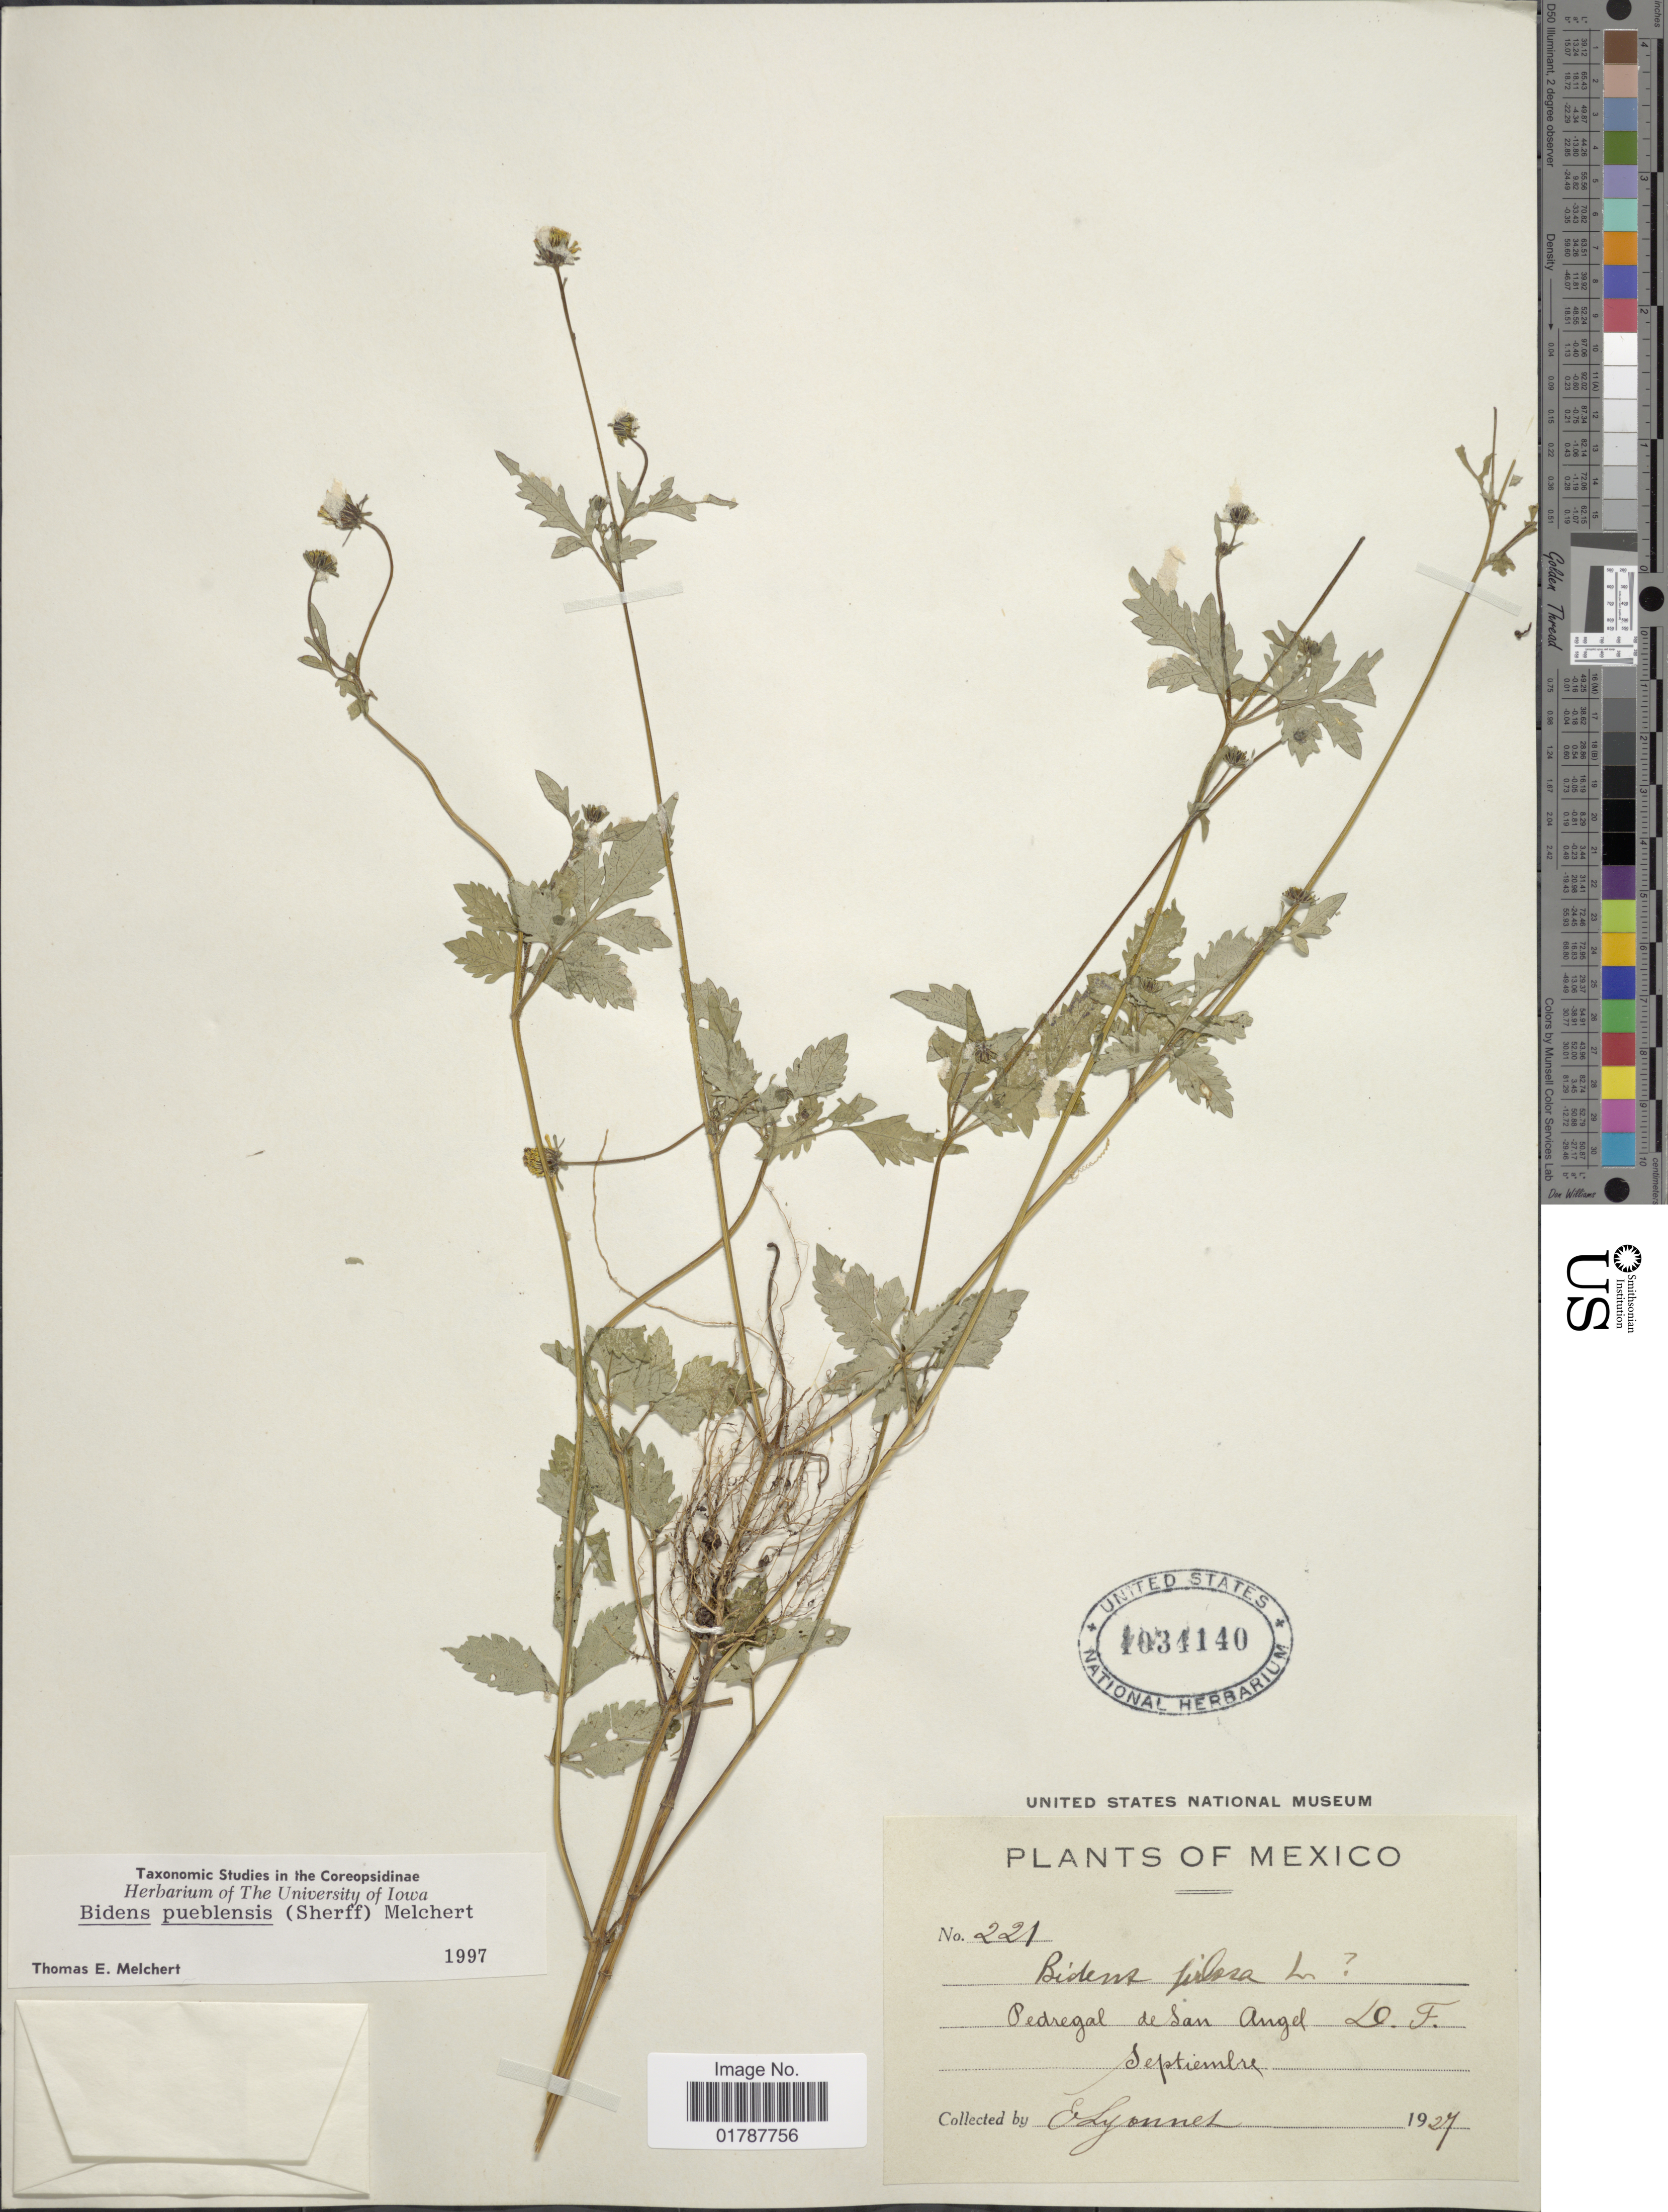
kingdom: Plantae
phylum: Tracheophyta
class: Magnoliopsida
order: Asterales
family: Asteraceae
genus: Bidens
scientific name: Bidens pueblensis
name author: (Sherff) Melchert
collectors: E. Lyonnet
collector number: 221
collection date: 1927-09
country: Mexico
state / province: Distrito Federal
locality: Pedregal de San Angel, D. F.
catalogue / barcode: US 1034140